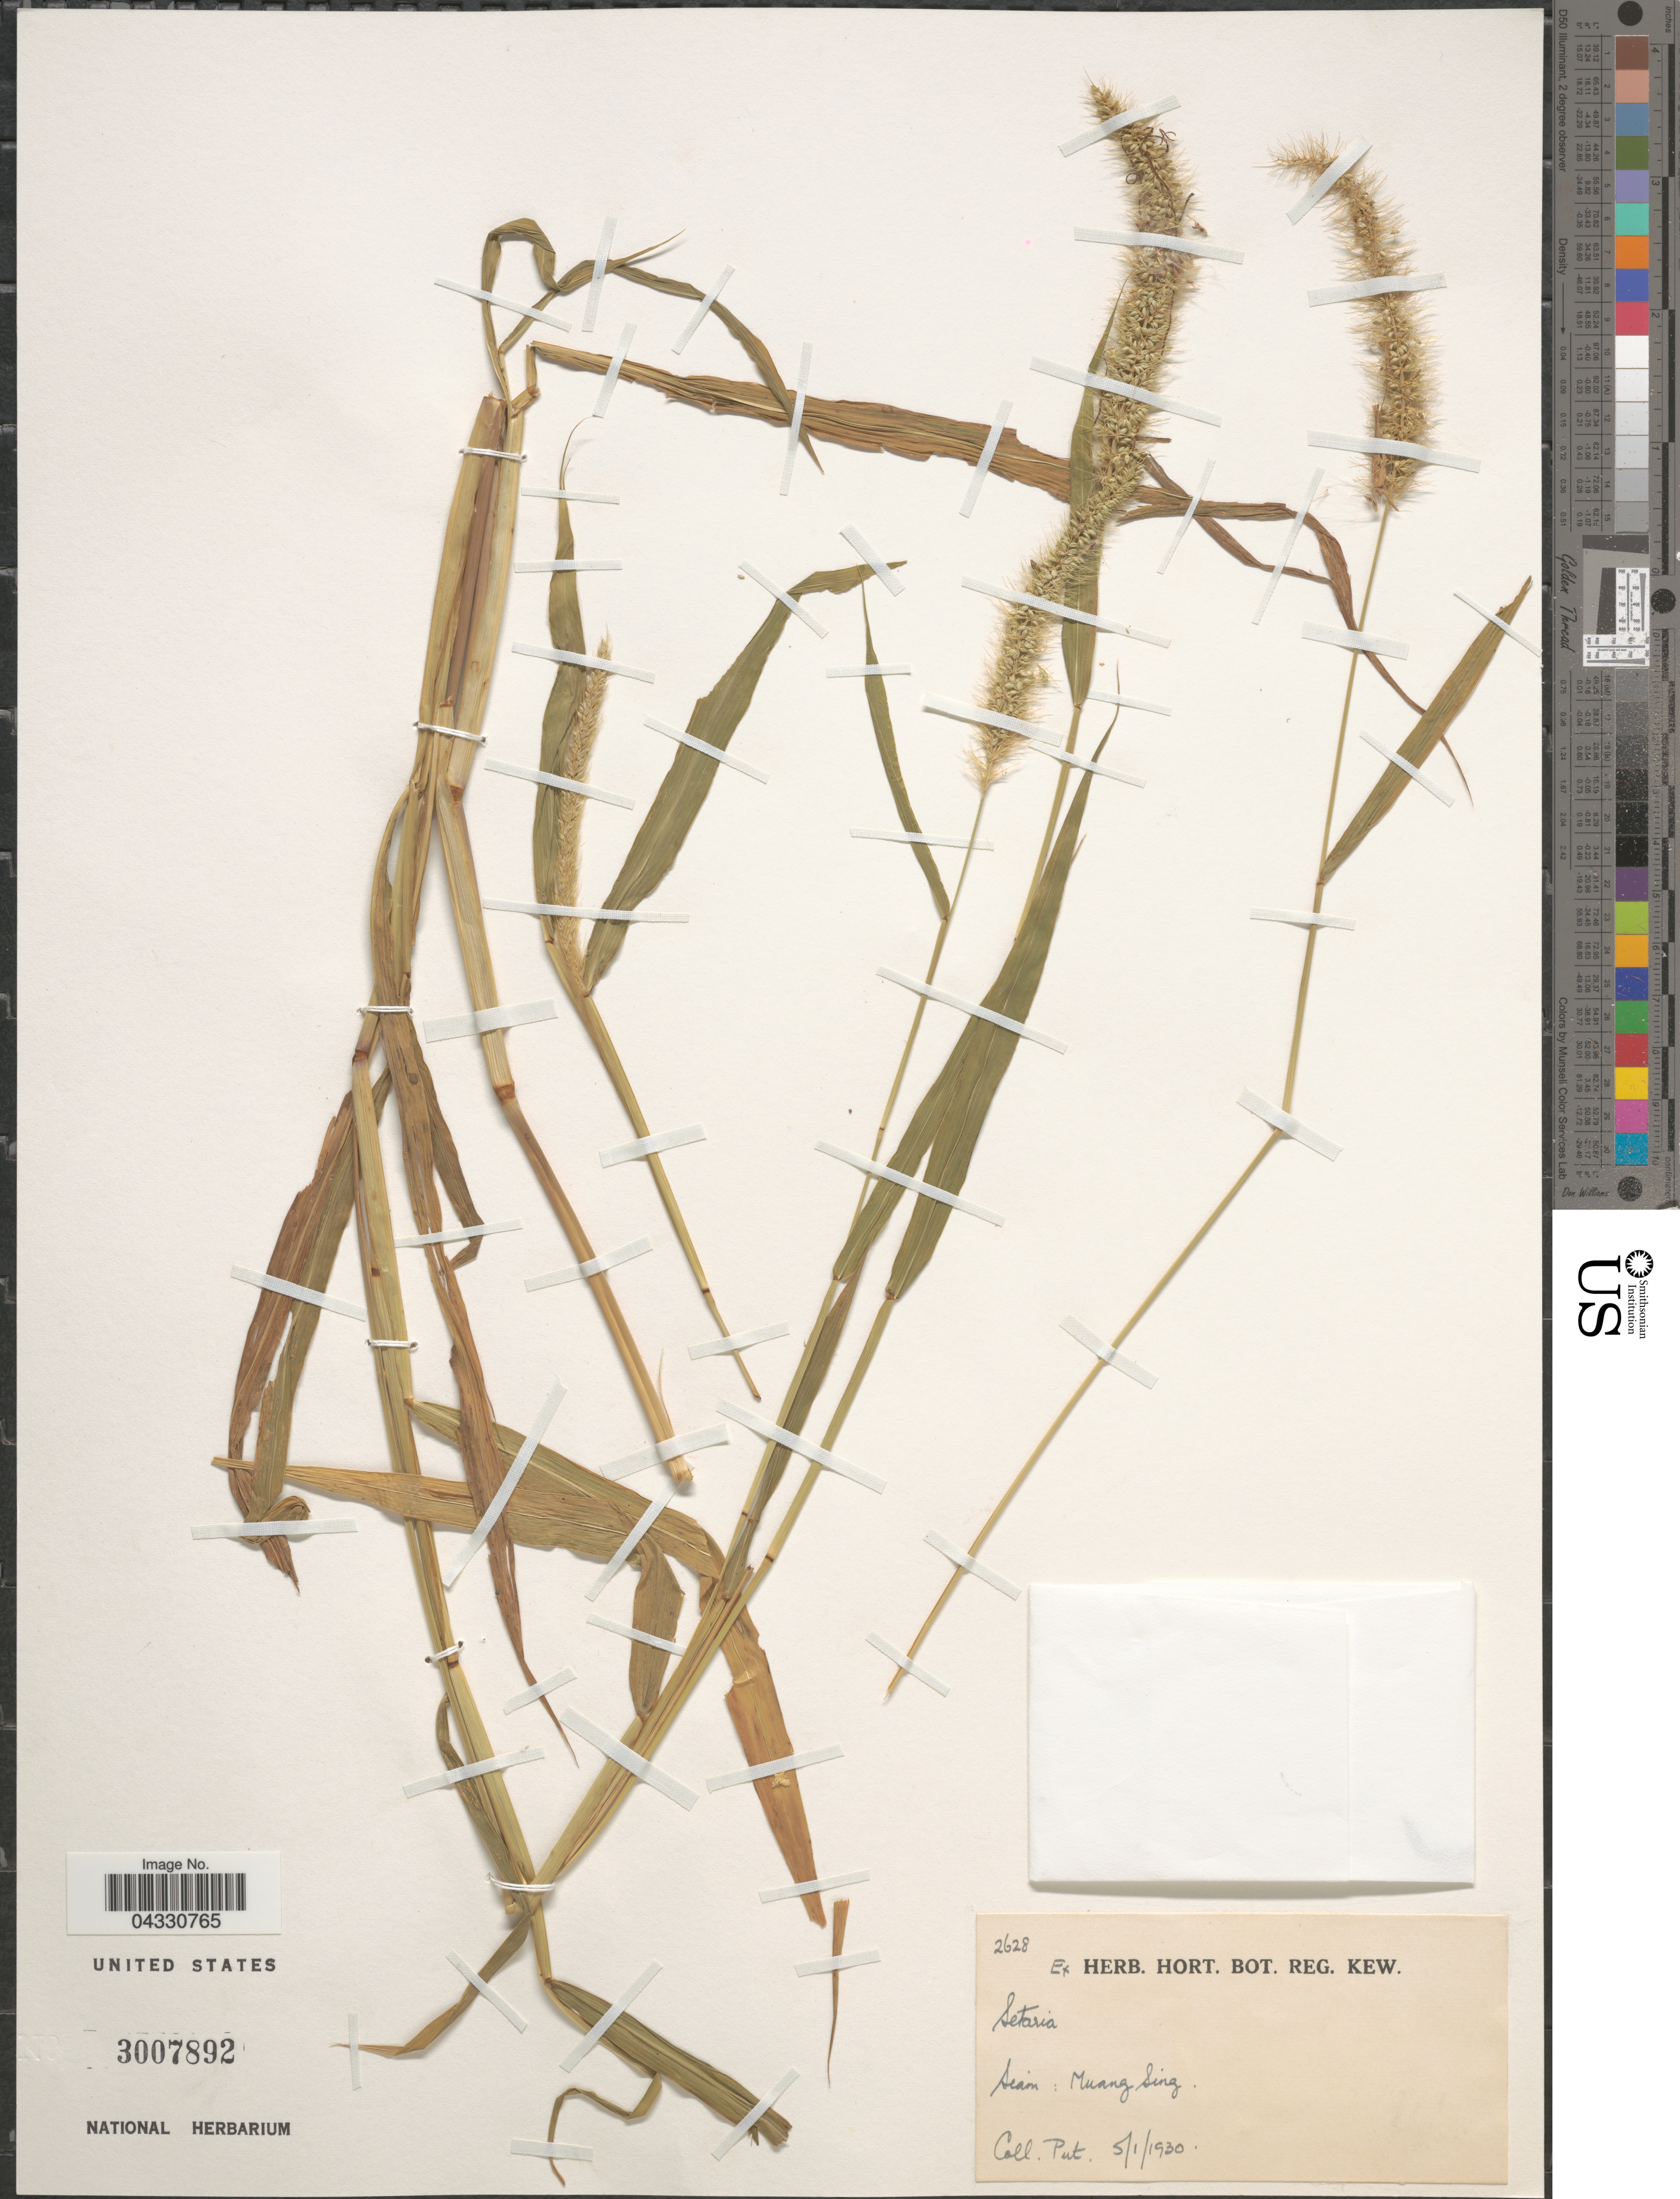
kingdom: Plantae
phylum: Tracheophyta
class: Liliopsida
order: Poales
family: Poaceae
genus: Setaria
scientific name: Setaria sp.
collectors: -. Put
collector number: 2628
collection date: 1930-01-05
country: Thailand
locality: Siam: Muang Sing.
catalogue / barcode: US 3007892